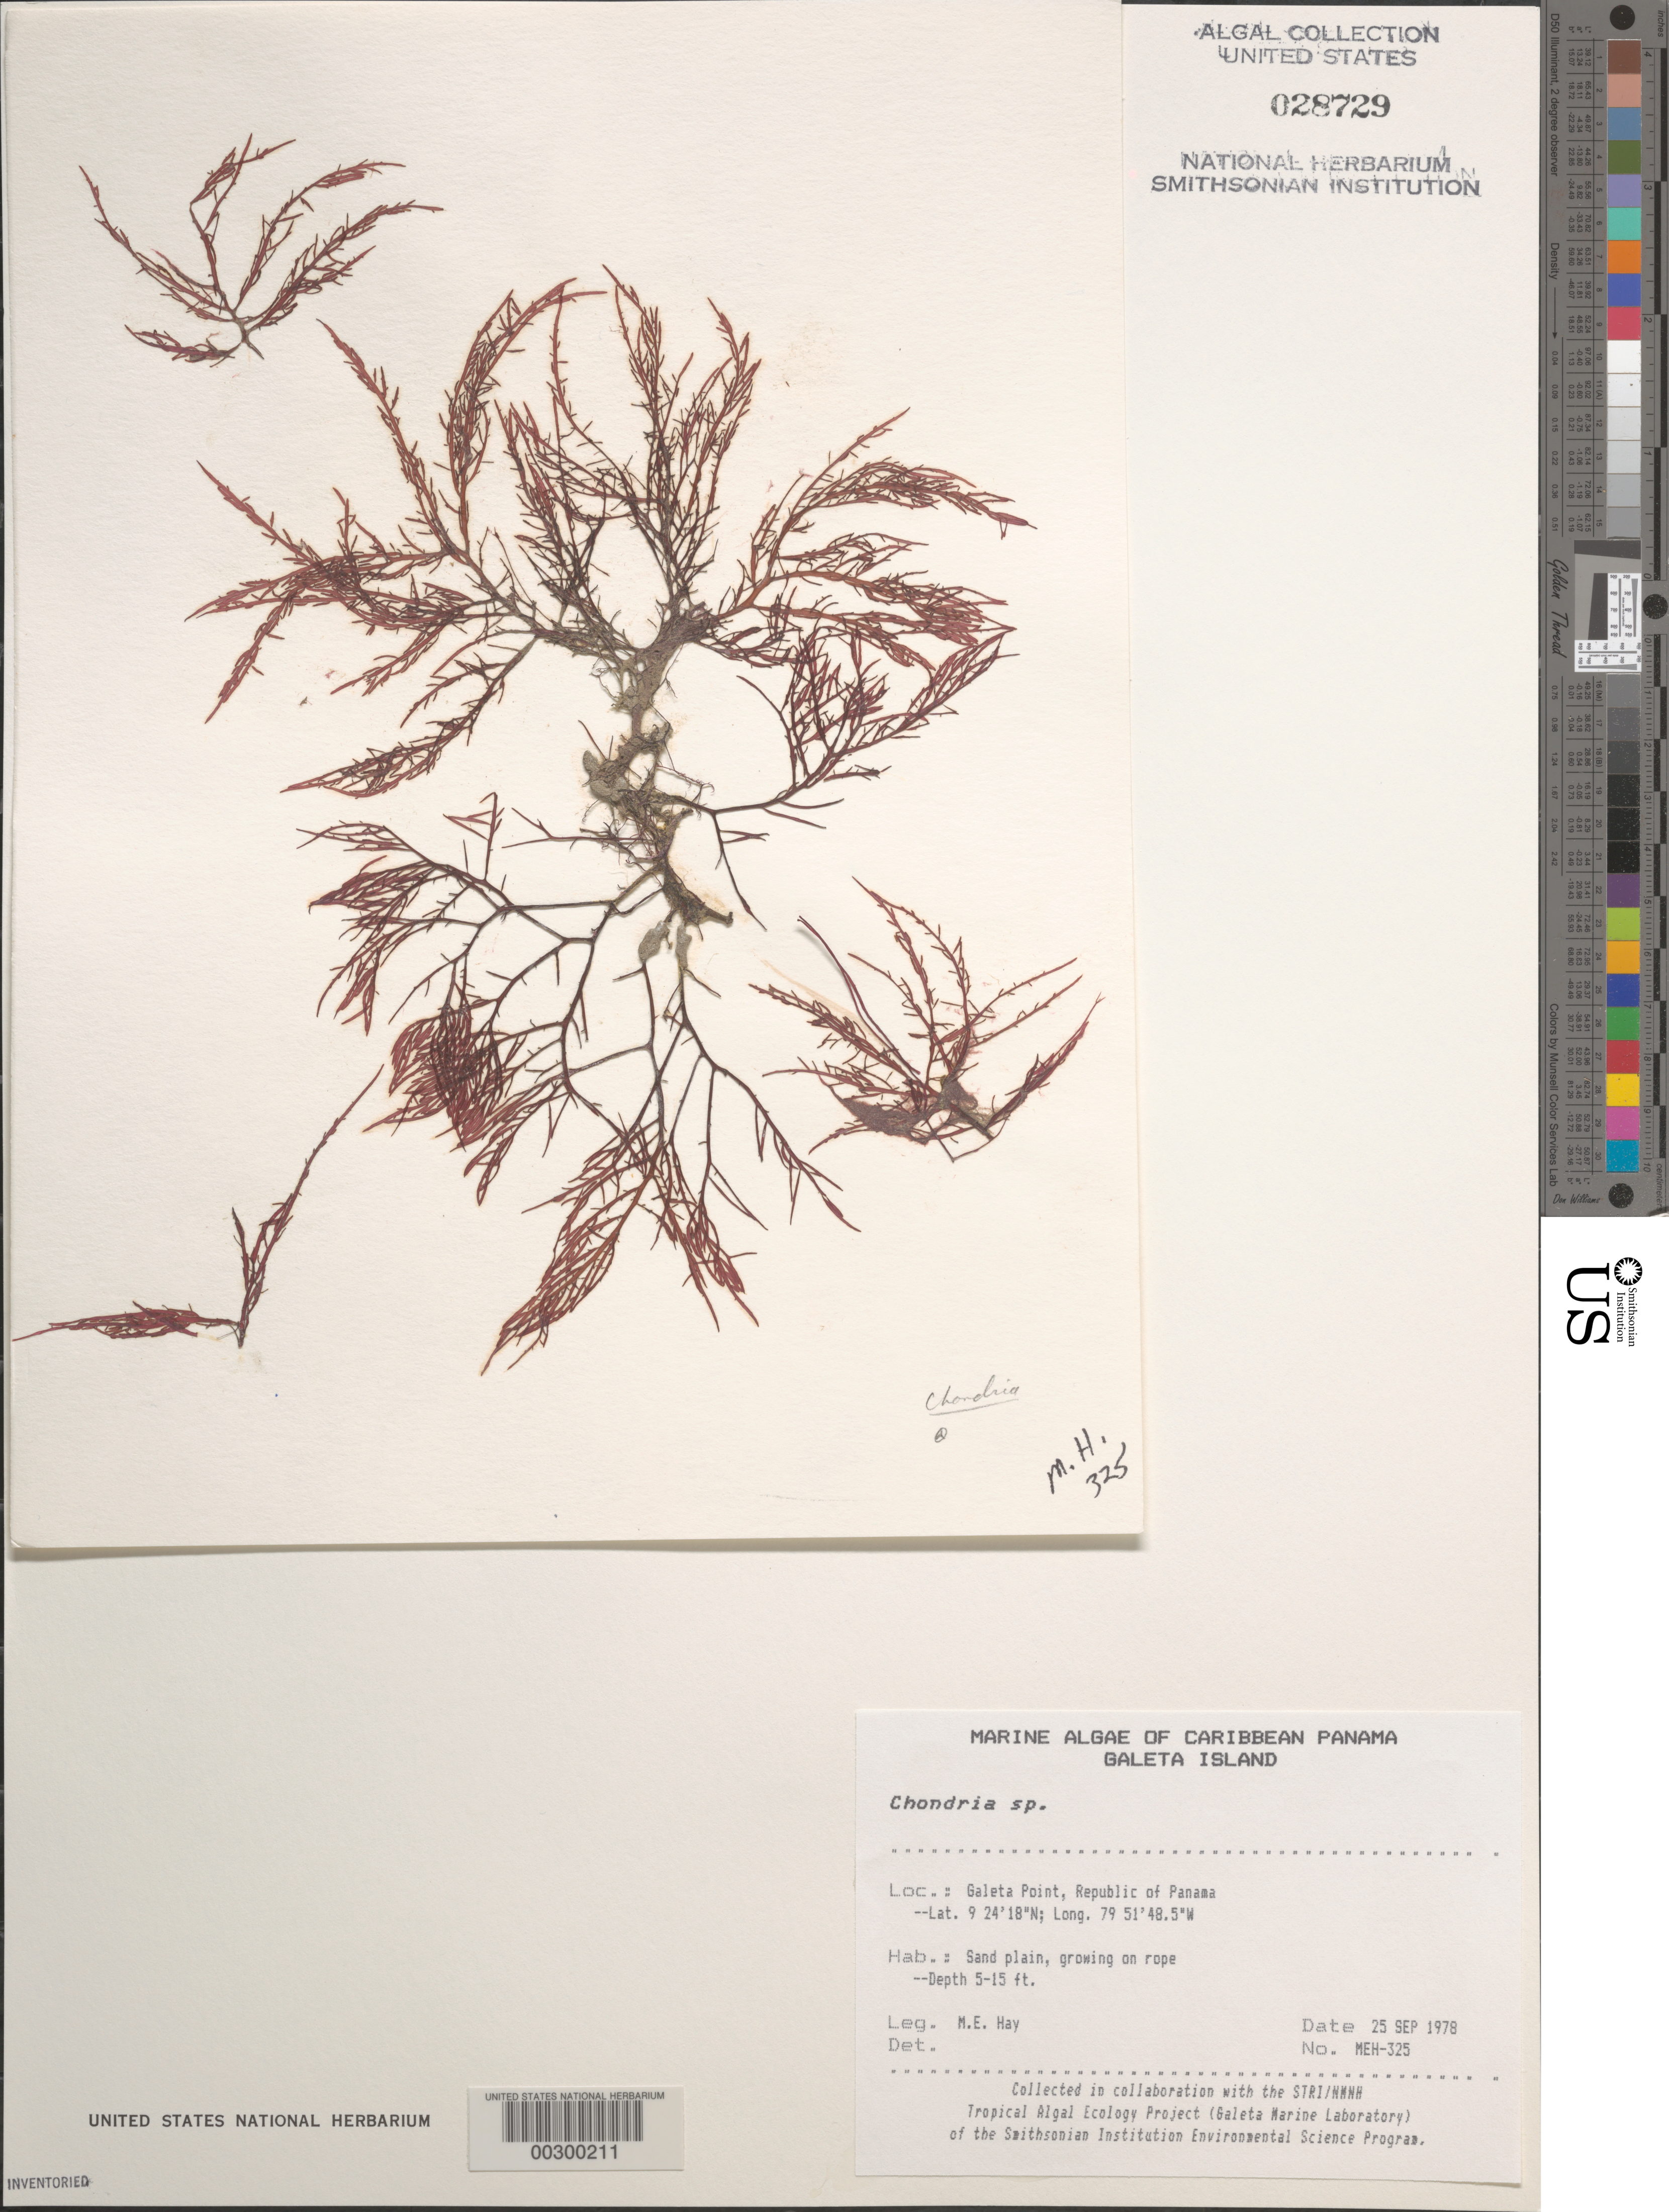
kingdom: Plantae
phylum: Rhodophyta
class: Florideophyceae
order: Ceramiales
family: Rhodomelaceae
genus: Chondria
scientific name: Chondria sp.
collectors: M. E. Hay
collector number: MEH-325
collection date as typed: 25 Sep 1978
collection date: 1978-09-25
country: Panama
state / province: Colón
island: Galeta Island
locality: Galeta Point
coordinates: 9 24' 18" N, 79 51' 48.5" W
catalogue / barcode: US 28729